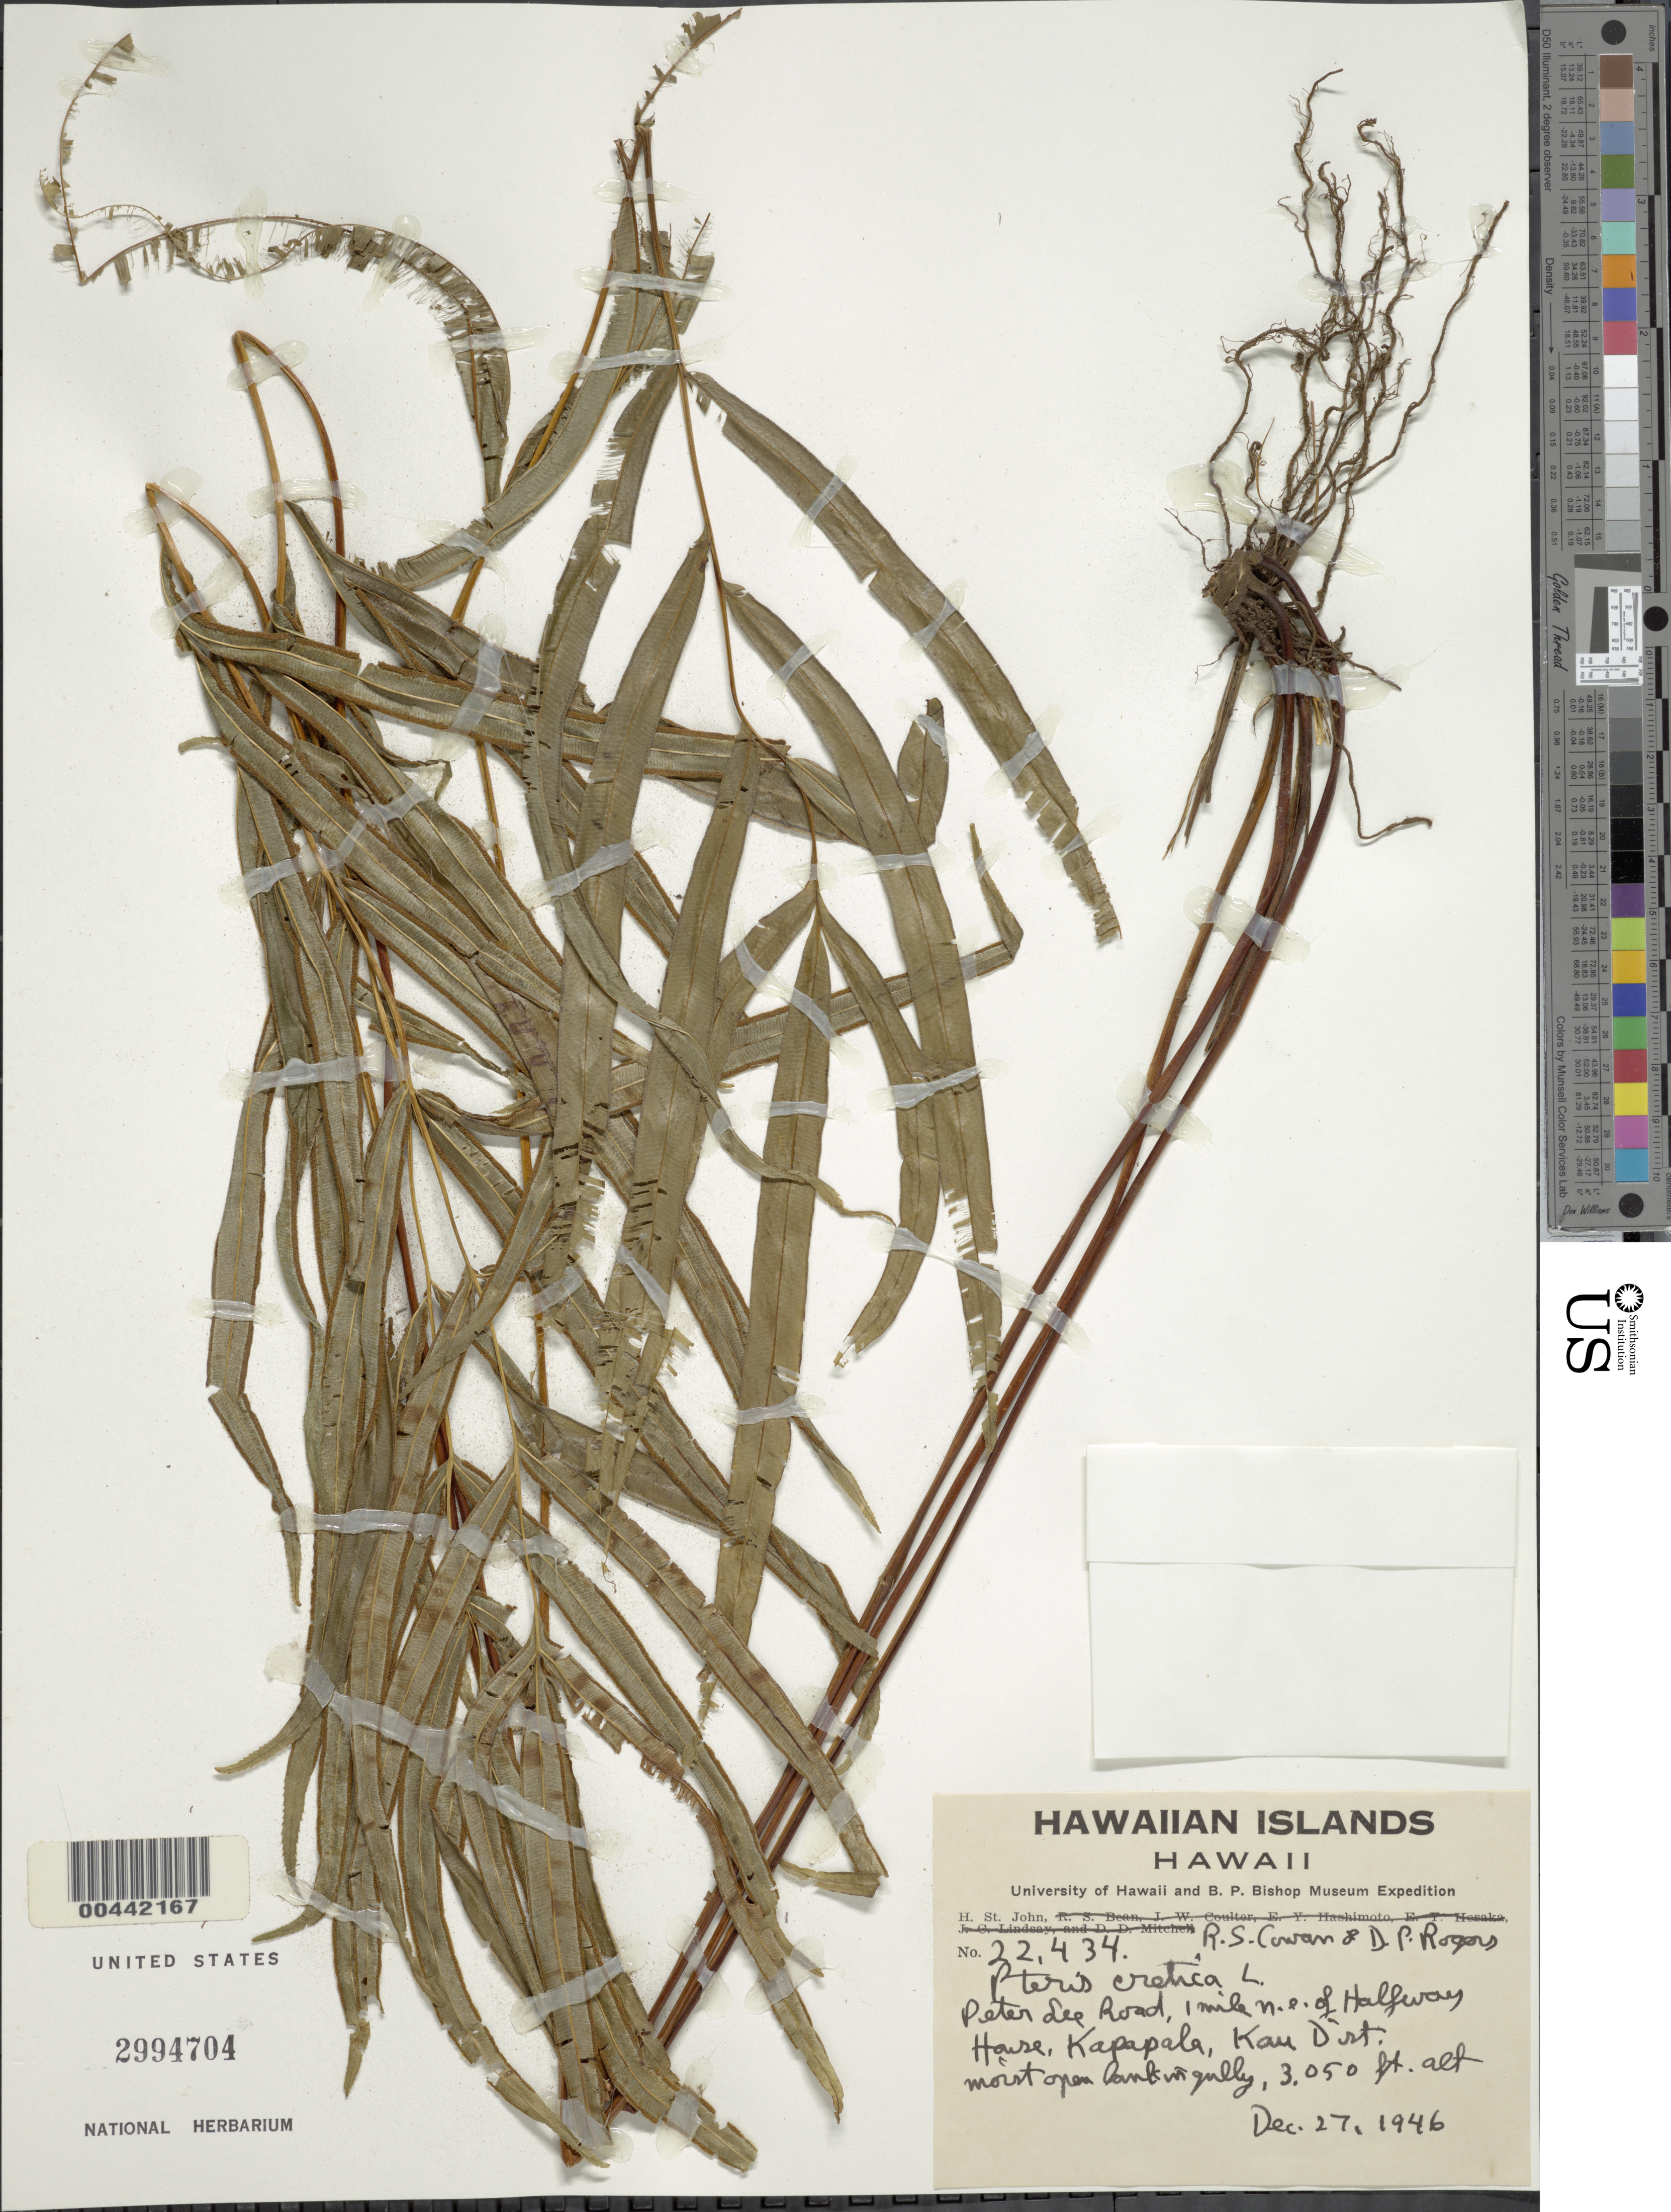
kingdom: Plantae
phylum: Tracheophyta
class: Polypodiopsida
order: Polypodiales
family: Pteridaceae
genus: Pteris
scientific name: Pteris cretica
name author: L.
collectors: H. St. John, R. S. Cowan & D. Rogers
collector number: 22434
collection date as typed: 27 Dec 1946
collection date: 1946-12-27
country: United States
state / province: Hawaii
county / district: Hawaii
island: Hawaii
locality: Peter Lee Rd., 1 mi NE of Halfway House, Kapapala, Kau Dist.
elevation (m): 930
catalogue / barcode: US 2994704